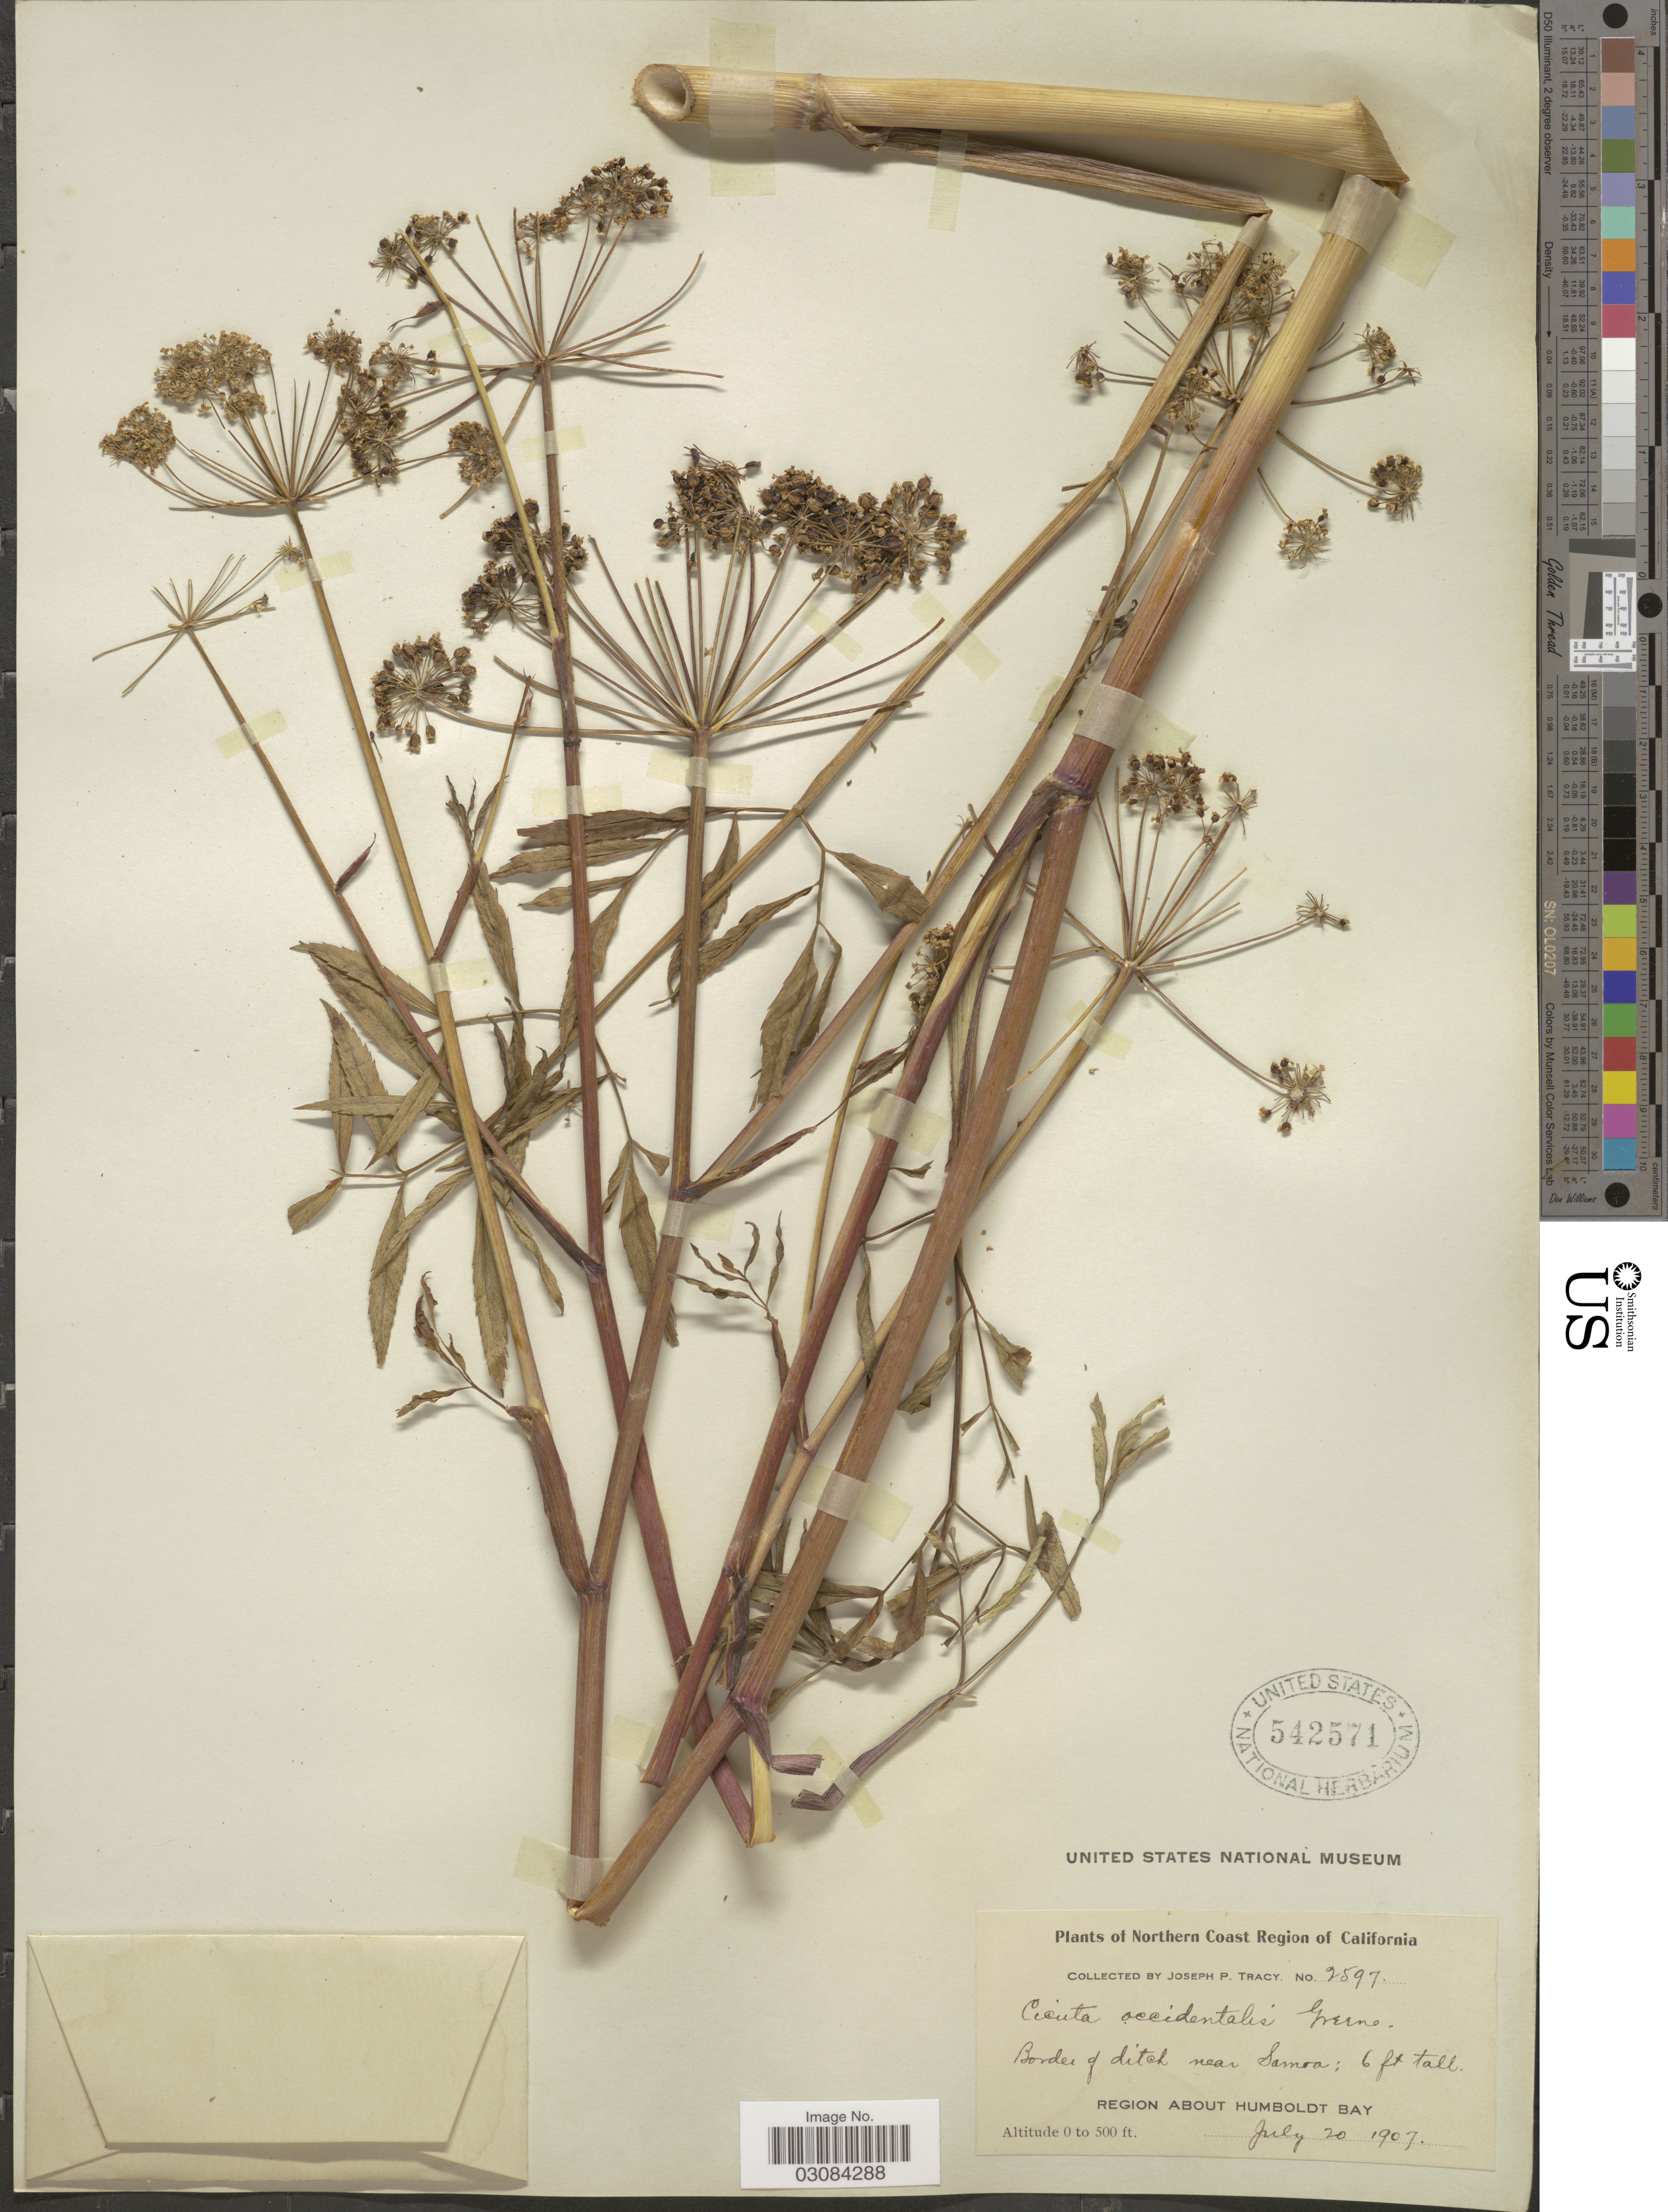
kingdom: Plantae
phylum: Tracheophyta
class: Magnoliopsida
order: Apiales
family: Apiaceae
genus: Cicuta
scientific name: Cicuta douglasii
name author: (DC.) J.M. Coult. & Rose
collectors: J. Tracy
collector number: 2597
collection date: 1907-07-20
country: United States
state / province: California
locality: Northern Coast Region of California. Border of ditch near Samoa. Region about Humboldt Bay.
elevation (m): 0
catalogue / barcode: US 542571